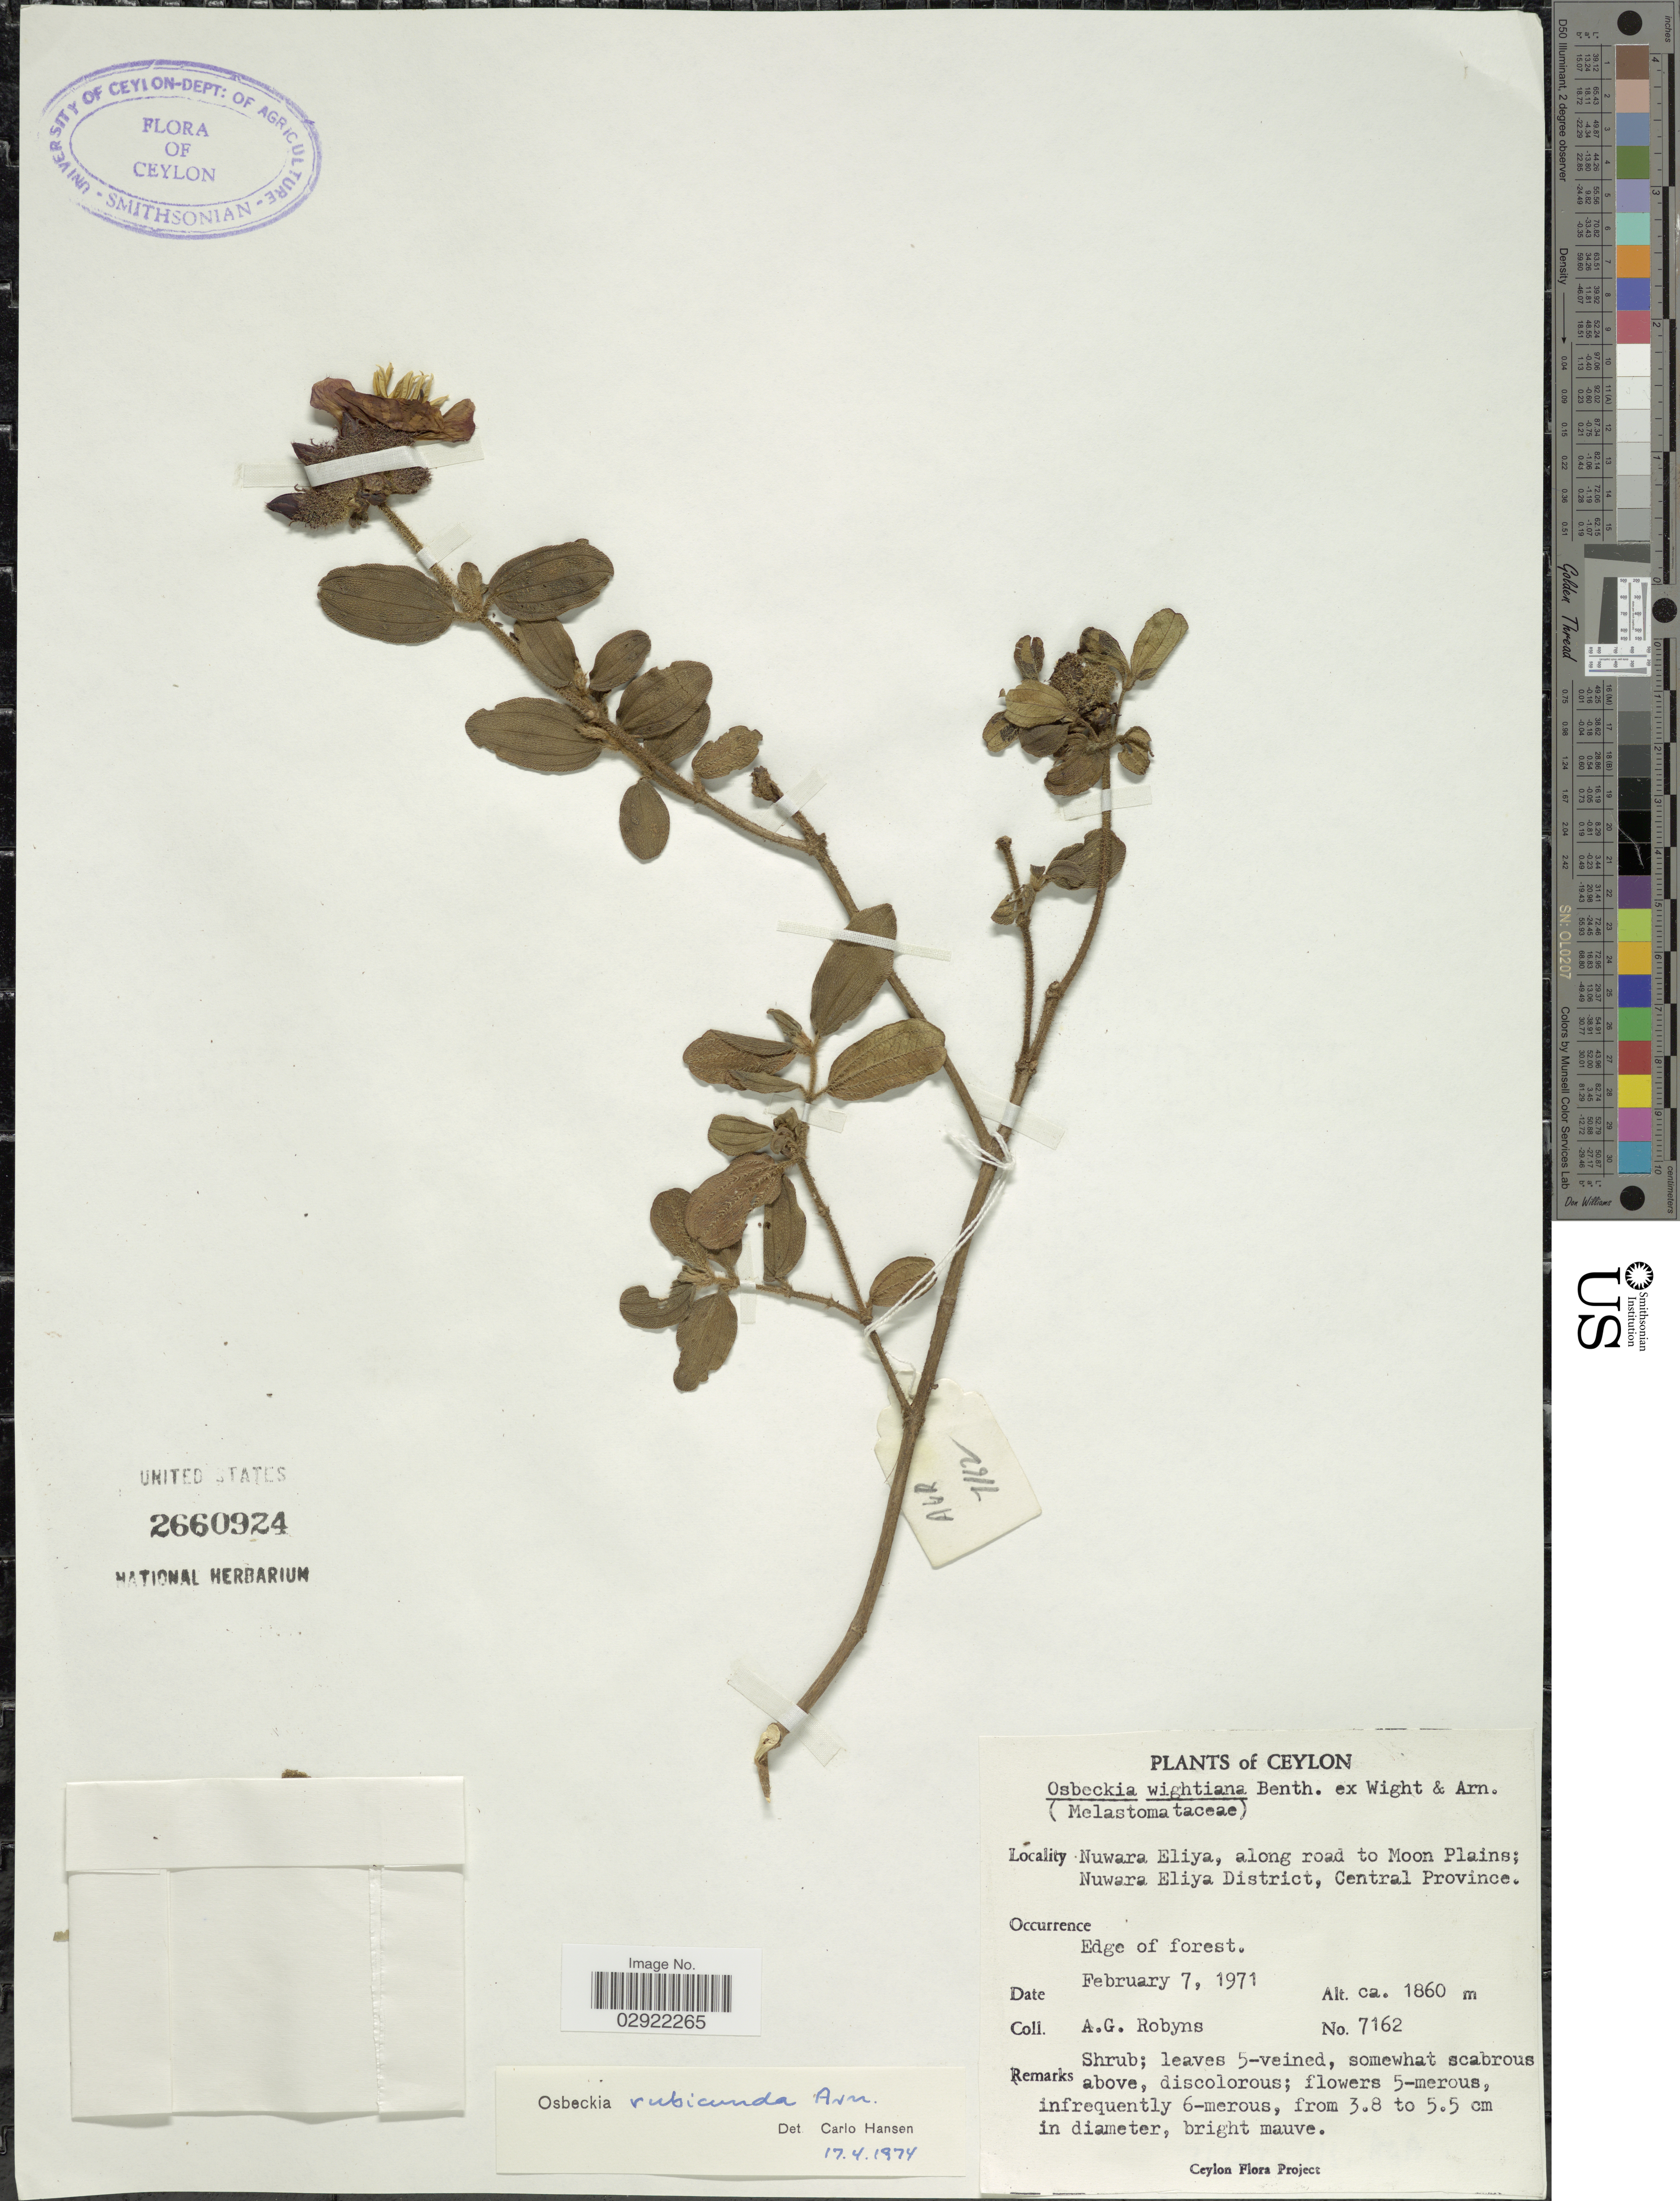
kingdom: Plantae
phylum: Tracheophyta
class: Magnoliopsida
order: Myrtales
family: Melastomataceae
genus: Osbeckia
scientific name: Osbeckia rubicunda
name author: Arn.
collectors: A. G. Robyns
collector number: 7162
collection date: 1971-02-07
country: Sri Lanka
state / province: Central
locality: Ceylon. Nuwara Eliya, along road to Moon Plains; Nuwara Eliya District.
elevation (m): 1860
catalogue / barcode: US 2660924